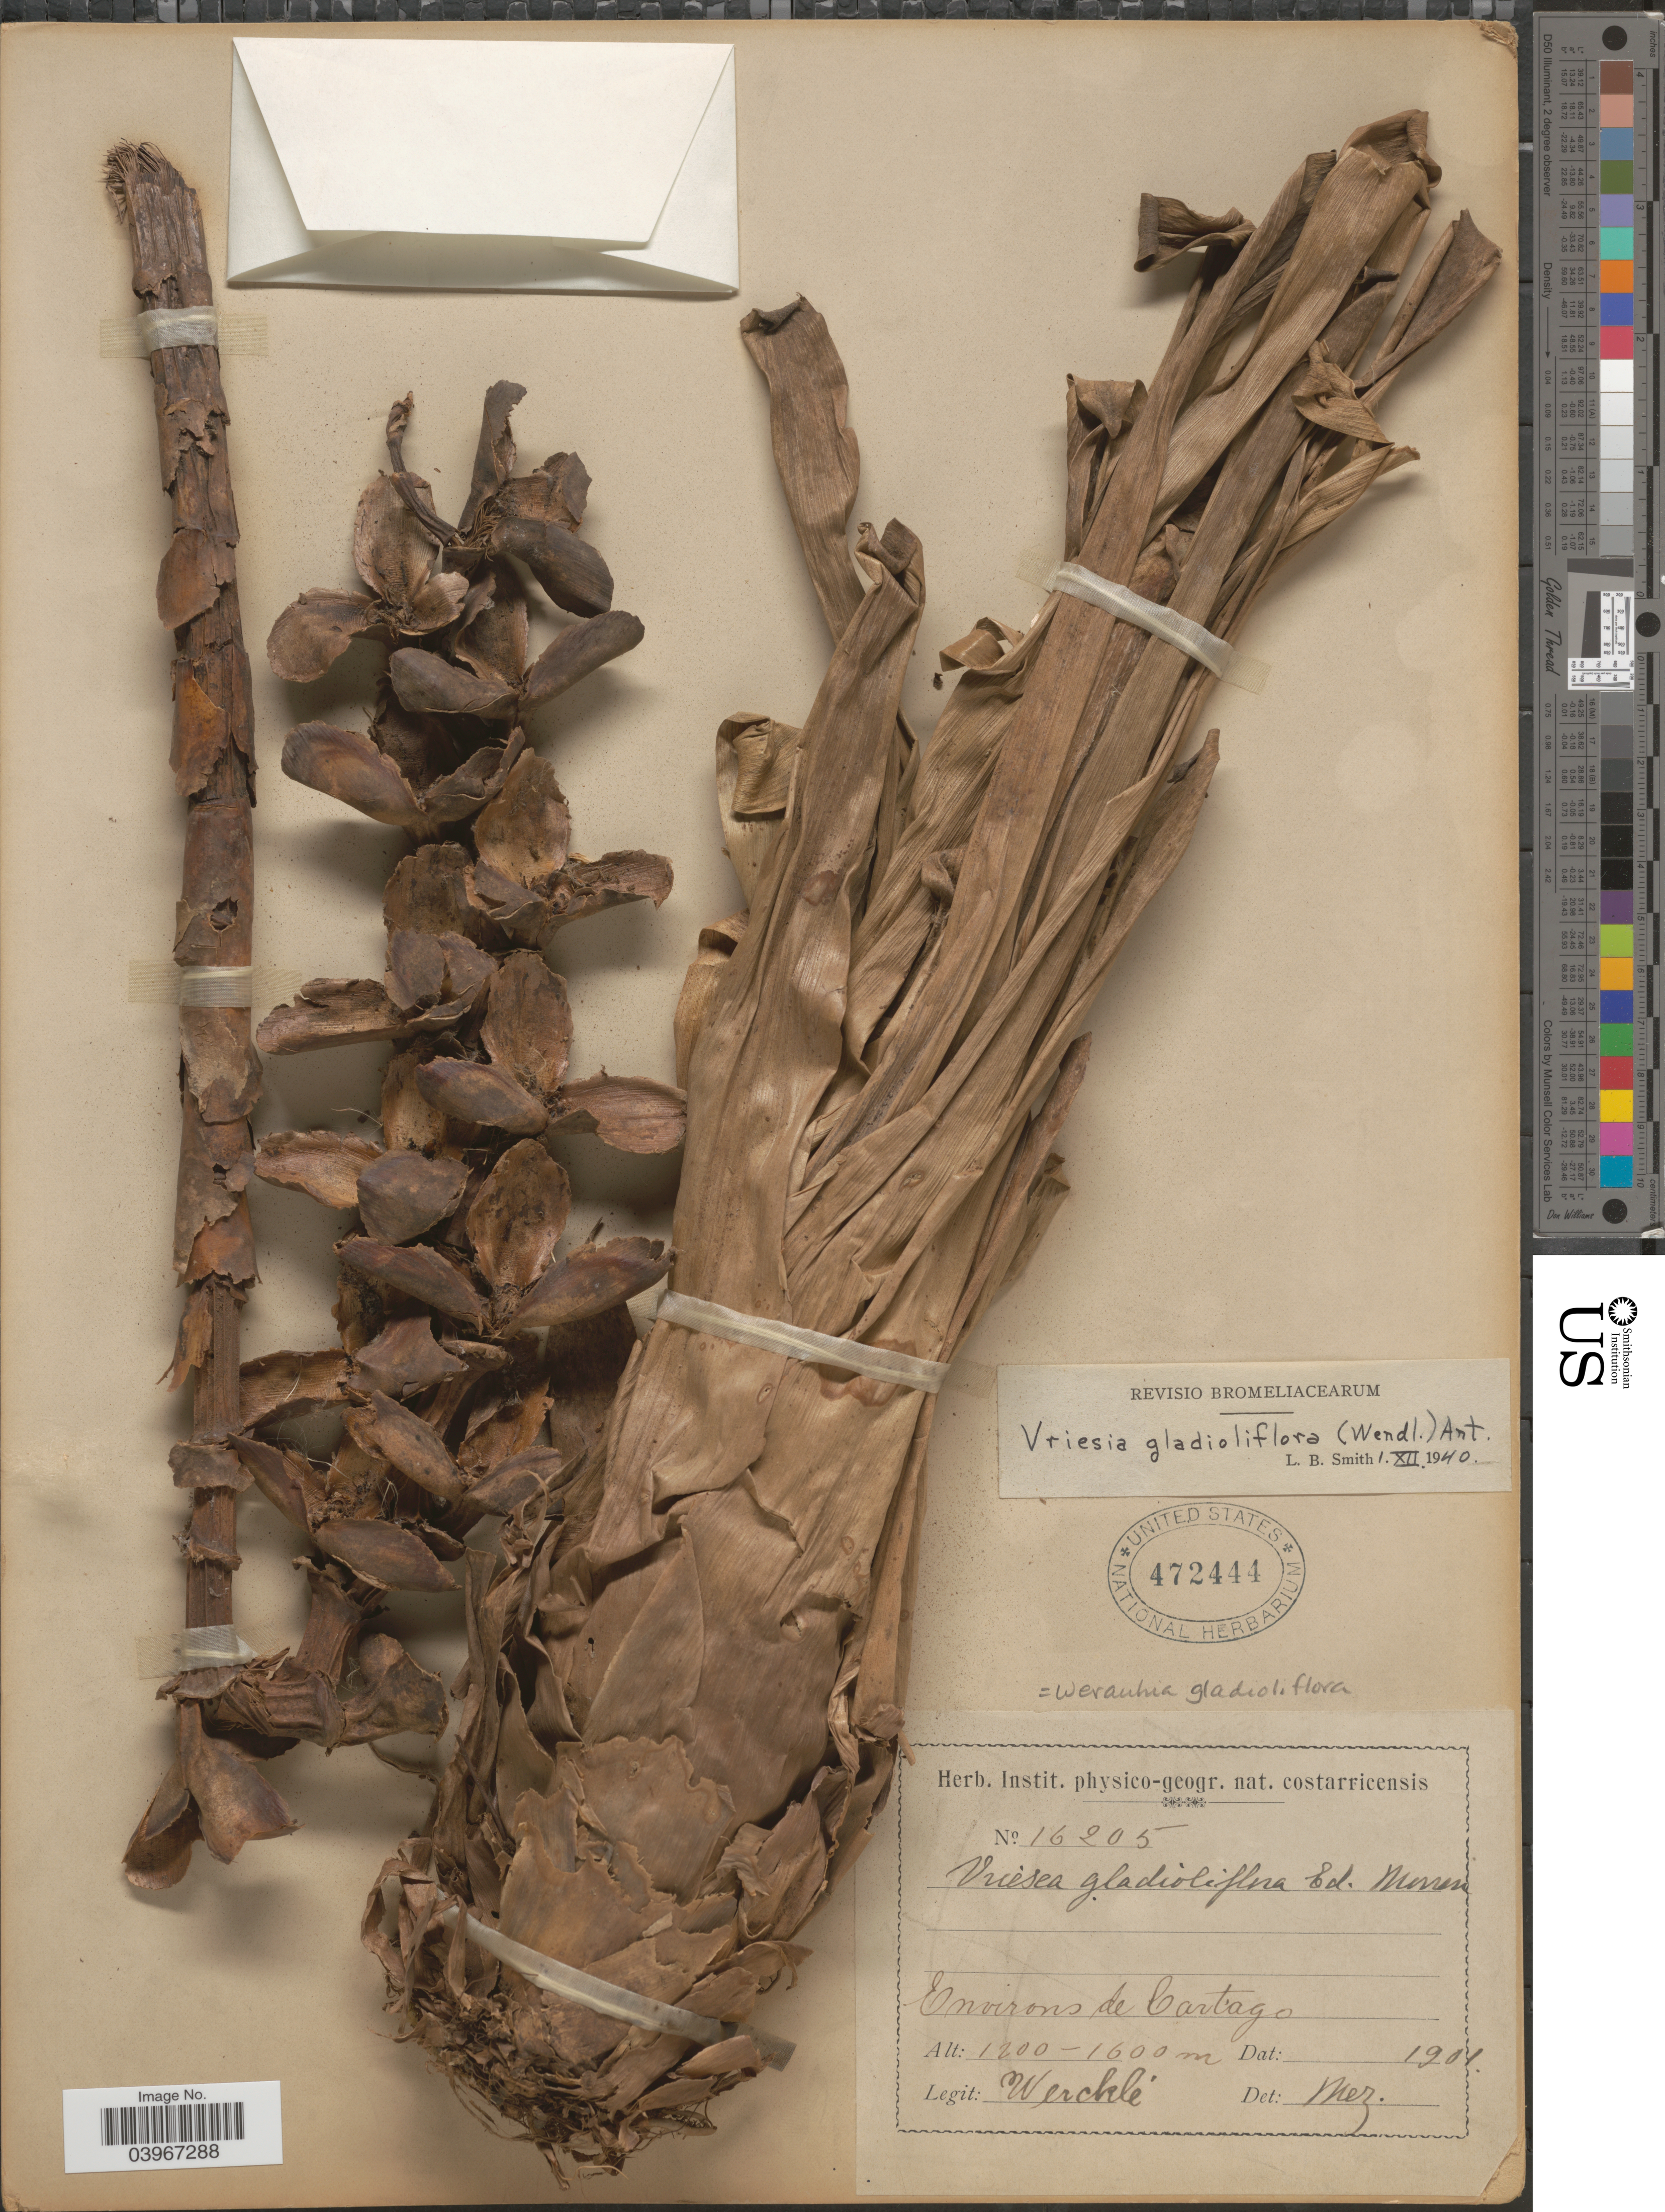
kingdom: Plantae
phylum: Tracheophyta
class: Liliopsida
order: Poales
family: Bromeliaceae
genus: Werauhia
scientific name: Werauhia gladioliflora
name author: (H. Wendl.) J.R. Grant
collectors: Wercklé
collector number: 16205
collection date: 1901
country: Costa Rica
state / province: Cartago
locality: Environs de Cartago.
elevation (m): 1200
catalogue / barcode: US 472444